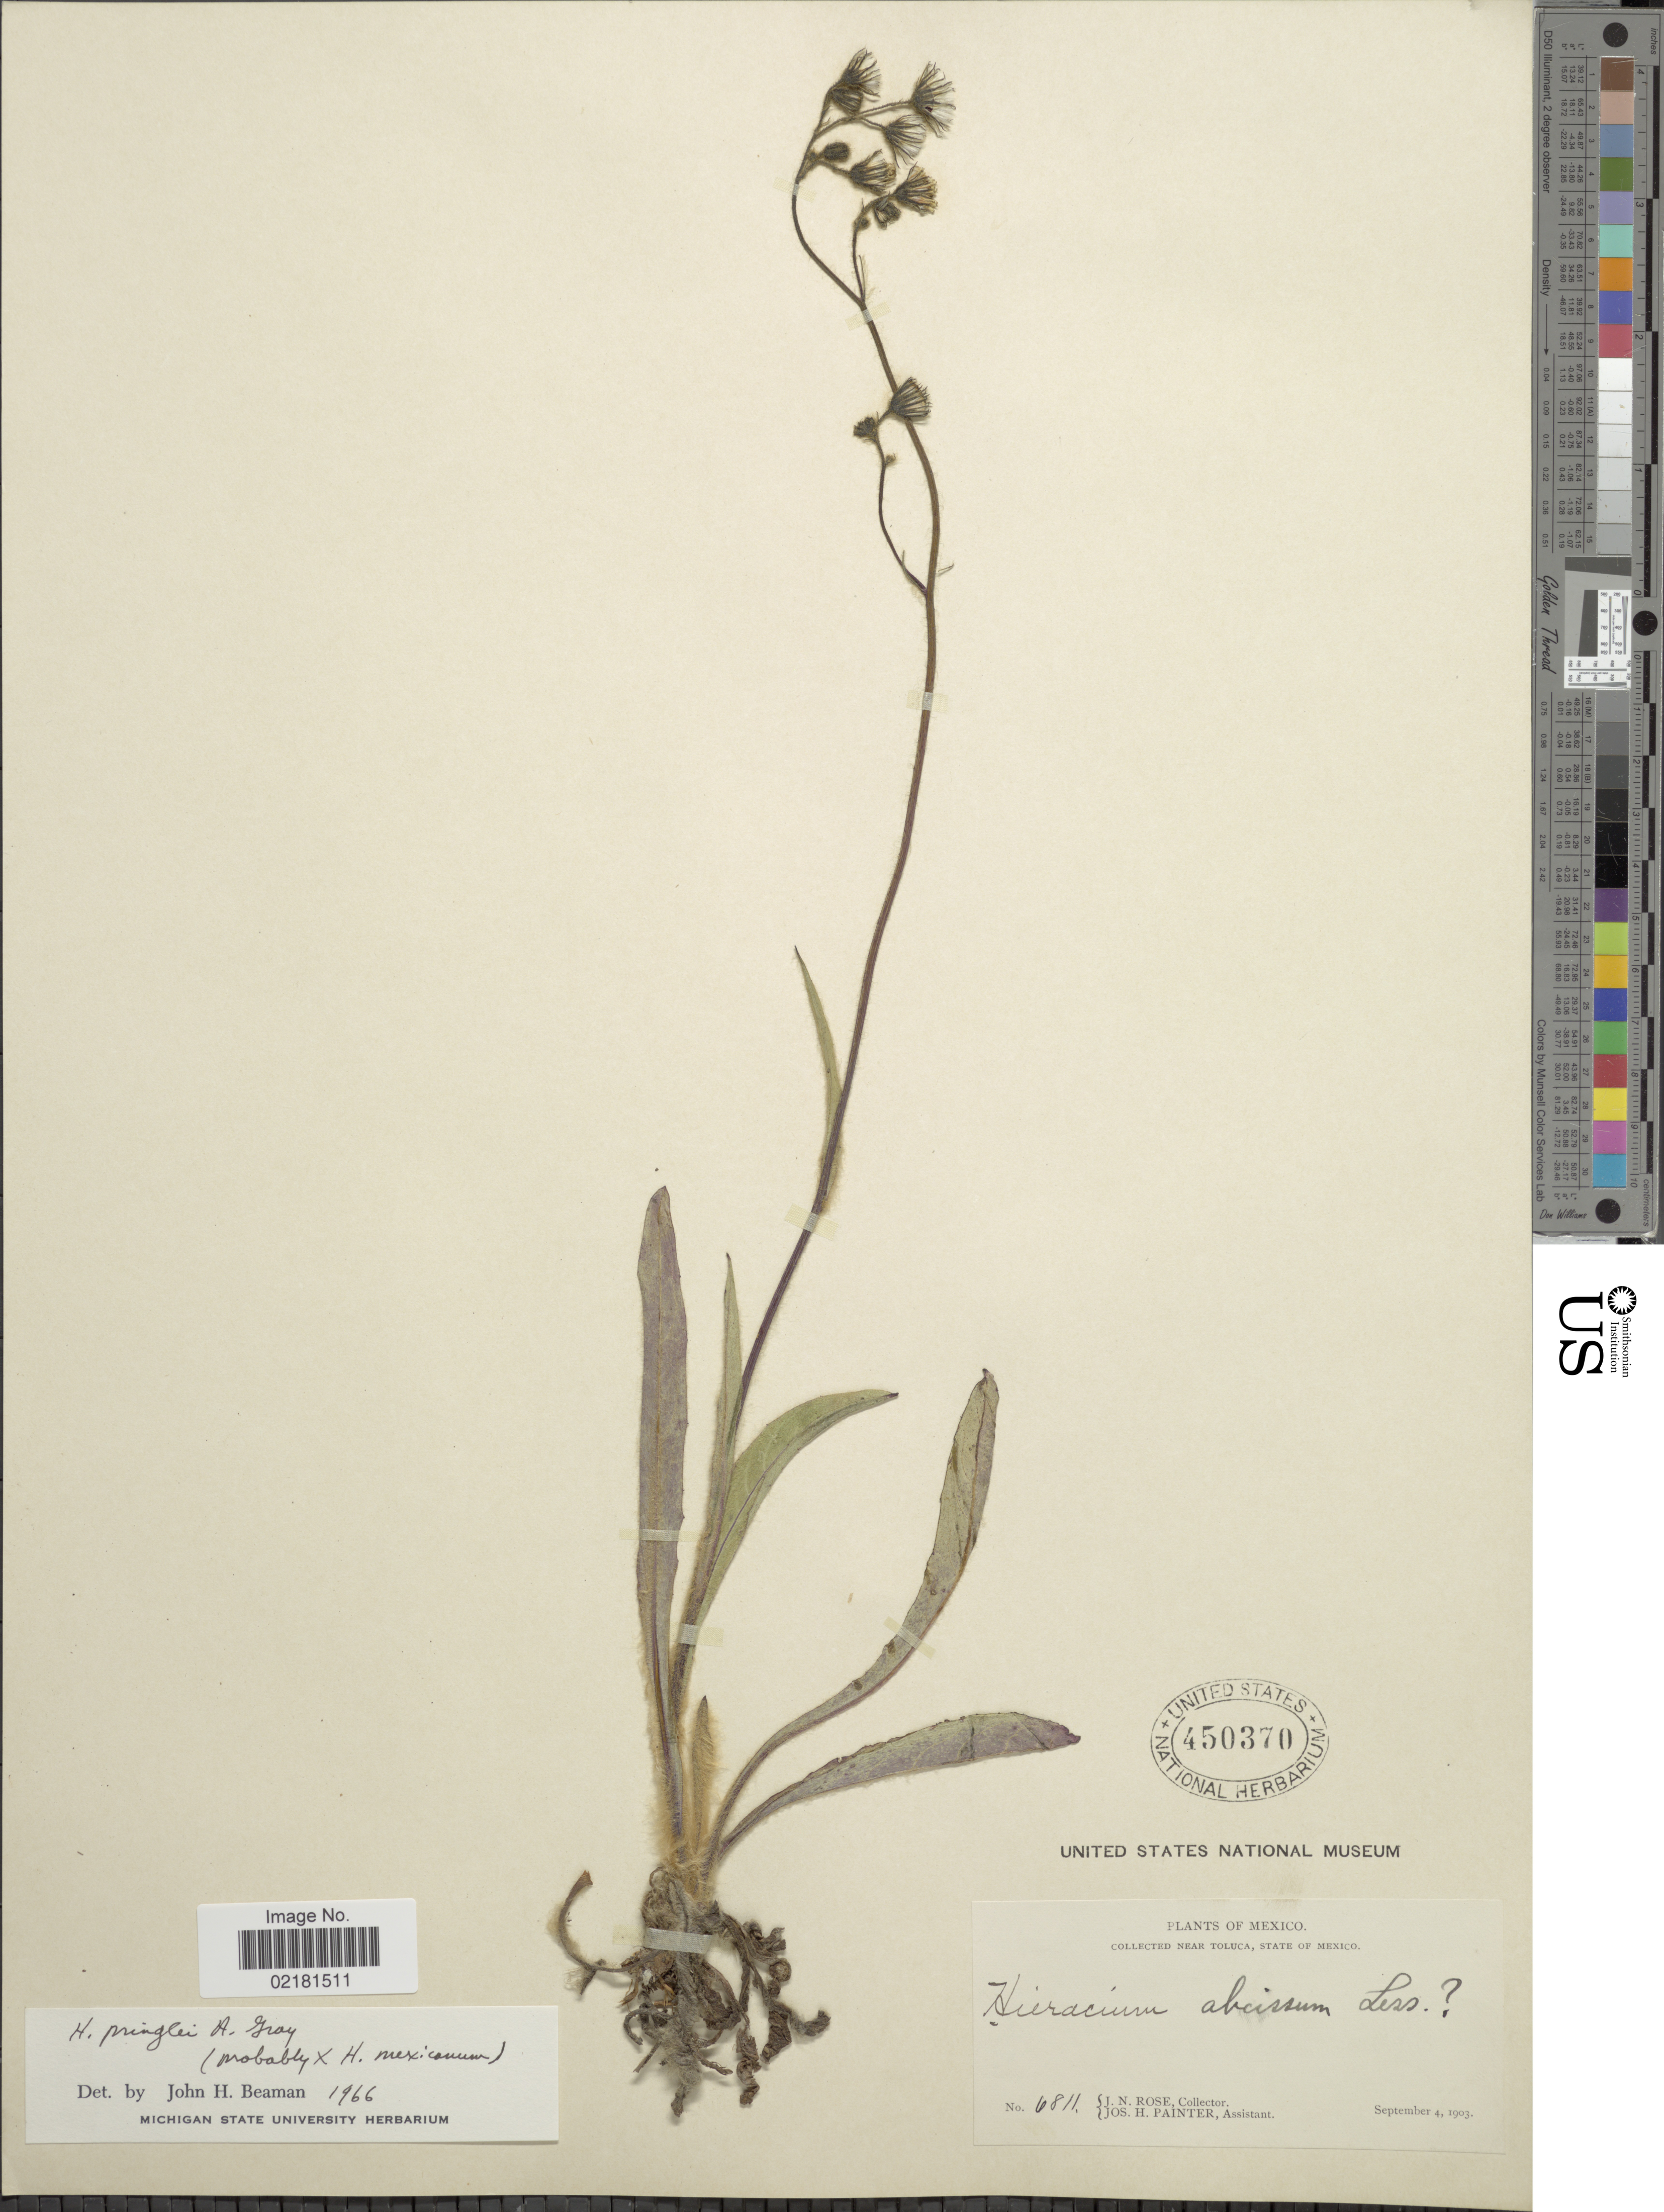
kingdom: Plantae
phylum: Tracheophyta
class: Magnoliopsida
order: Asterales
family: Asteraceae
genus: Hieracium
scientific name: Hieracium pringlei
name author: A. Gray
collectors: J. N. Rose & J. H. Painter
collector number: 6811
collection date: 1903-09-04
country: Mexico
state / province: México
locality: Near Toluca.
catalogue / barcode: US 450370